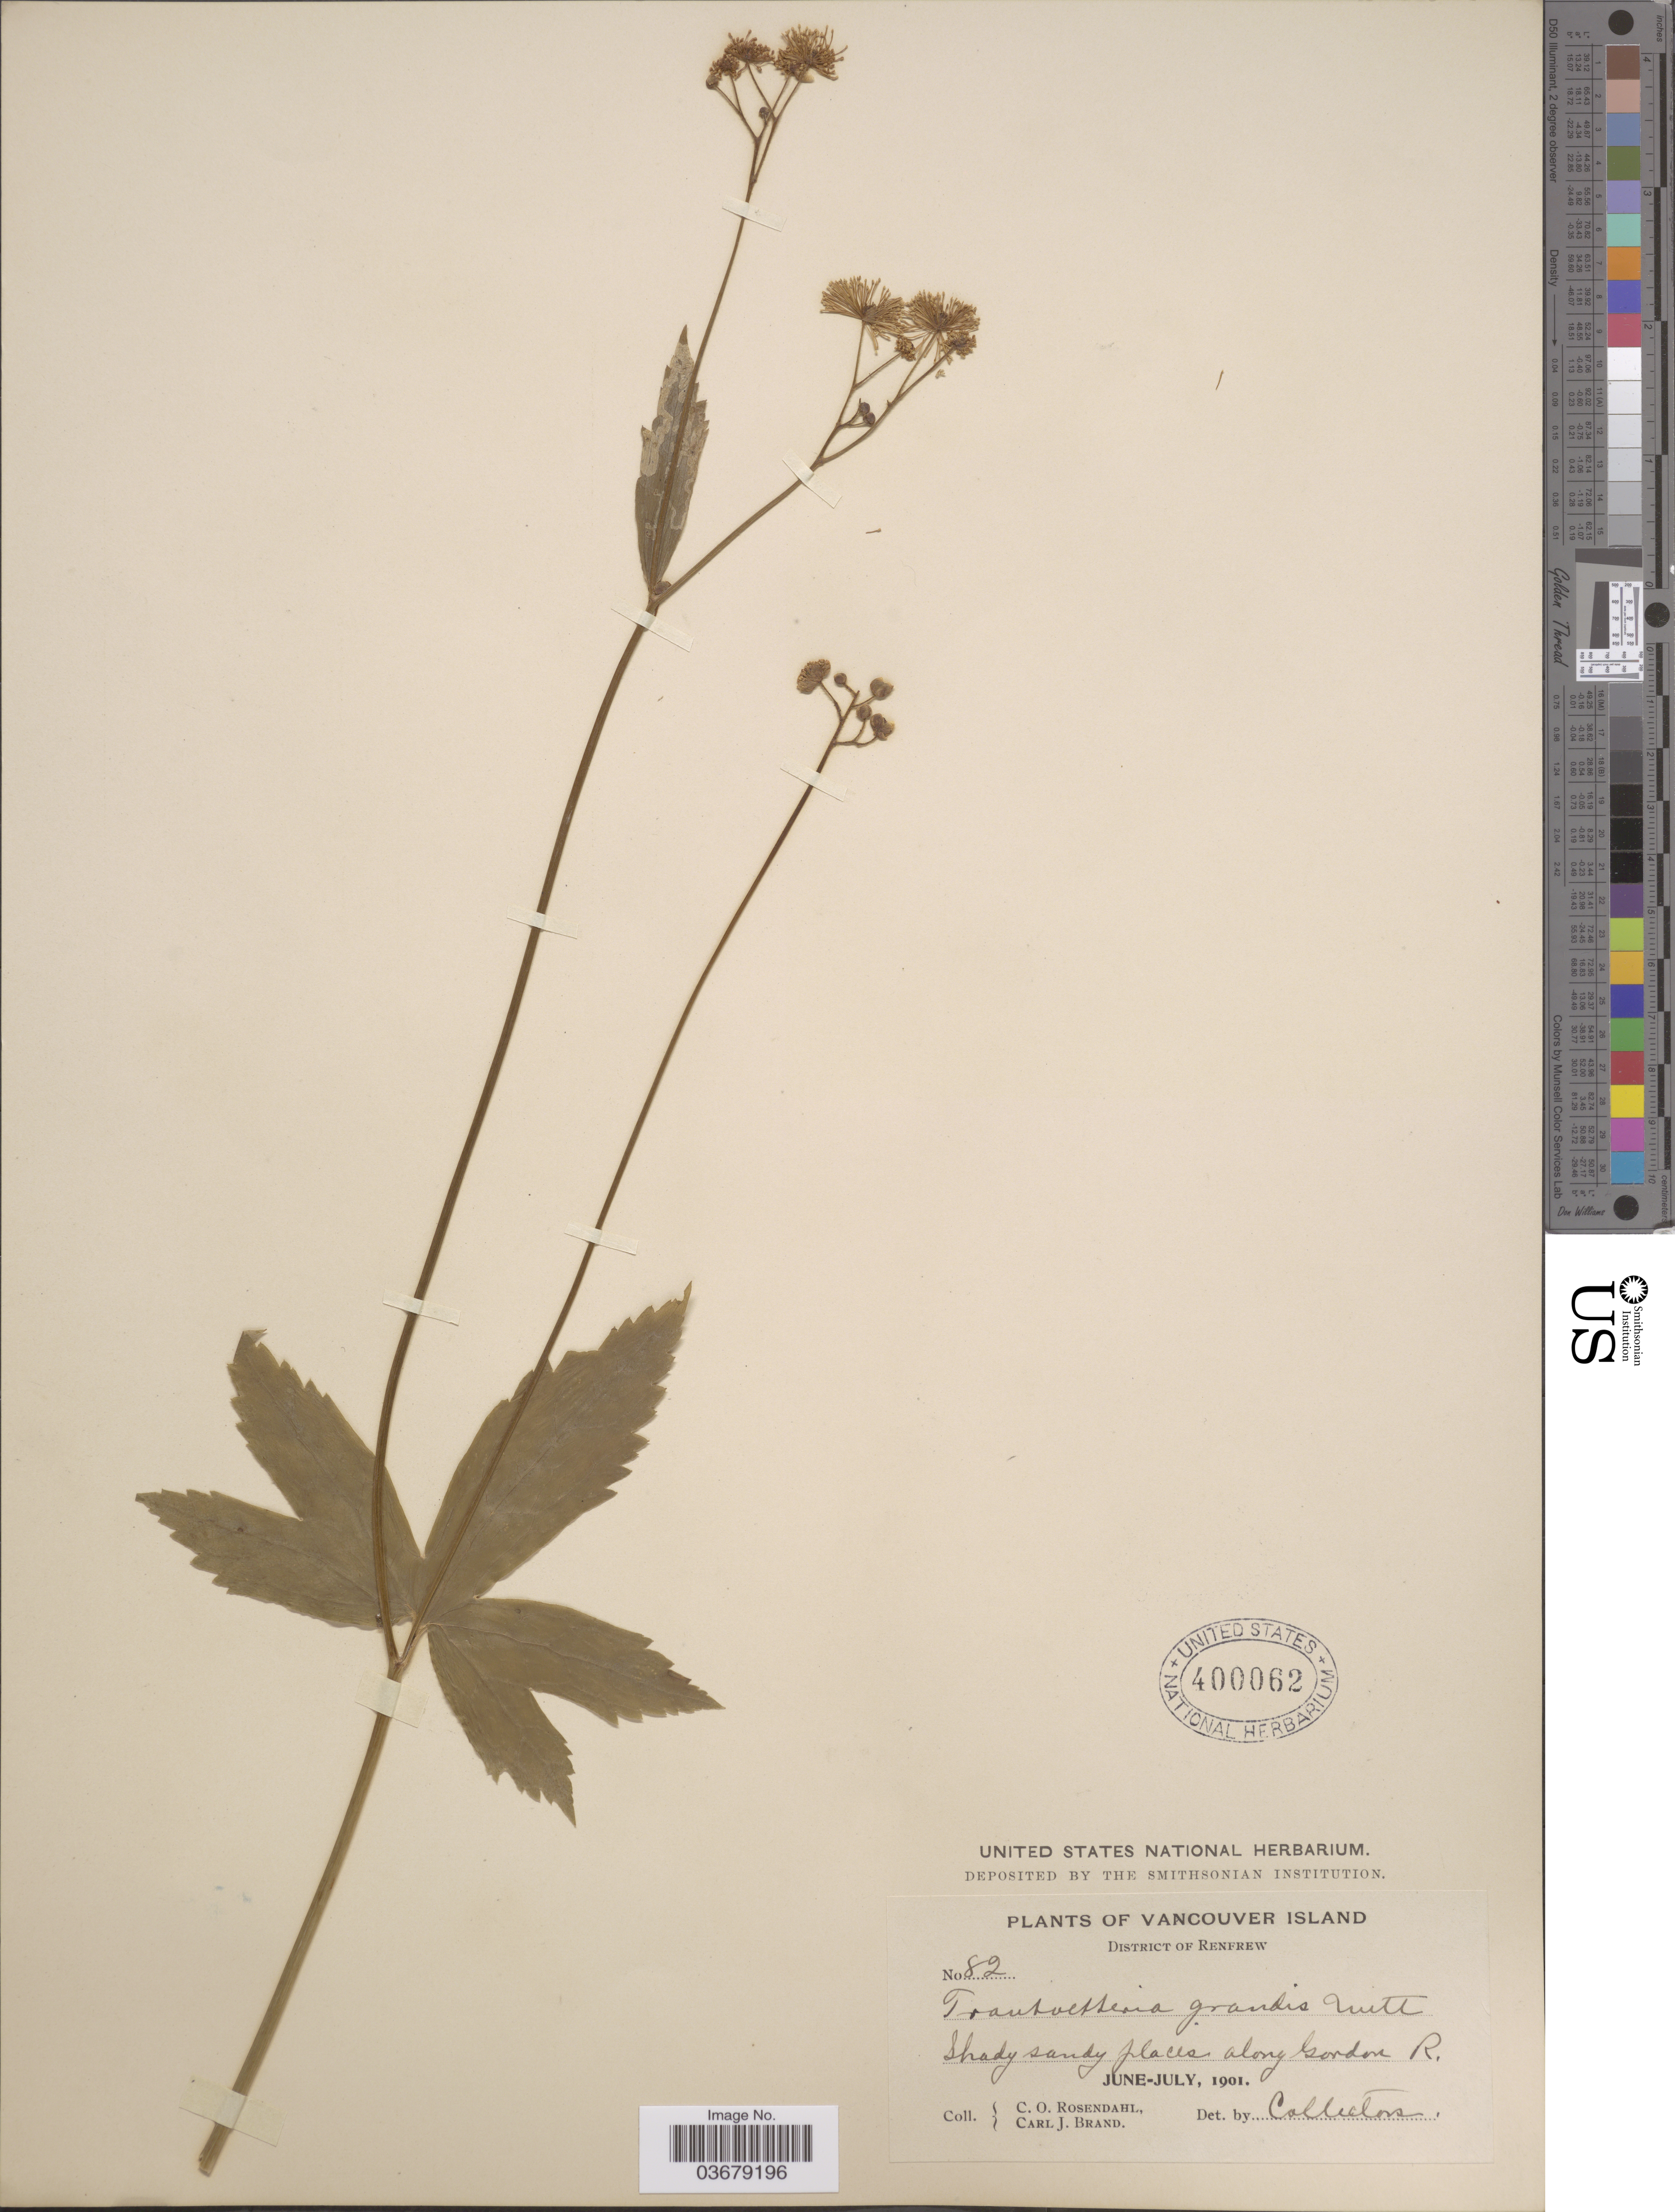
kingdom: Plantae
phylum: Tracheophyta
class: Magnoliopsida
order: Ranunculales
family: Ranunculaceae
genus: Trautvetteria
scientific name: Trautvetteria caroliniensis var. grandis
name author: (Water) Vail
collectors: C. O. Rosendahl & C. J. Brand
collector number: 82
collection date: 1901-06/1901-07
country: Canada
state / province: British Columbia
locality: Vancouver Island. District of Renfrew. Along Gordon R.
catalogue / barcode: US 400062